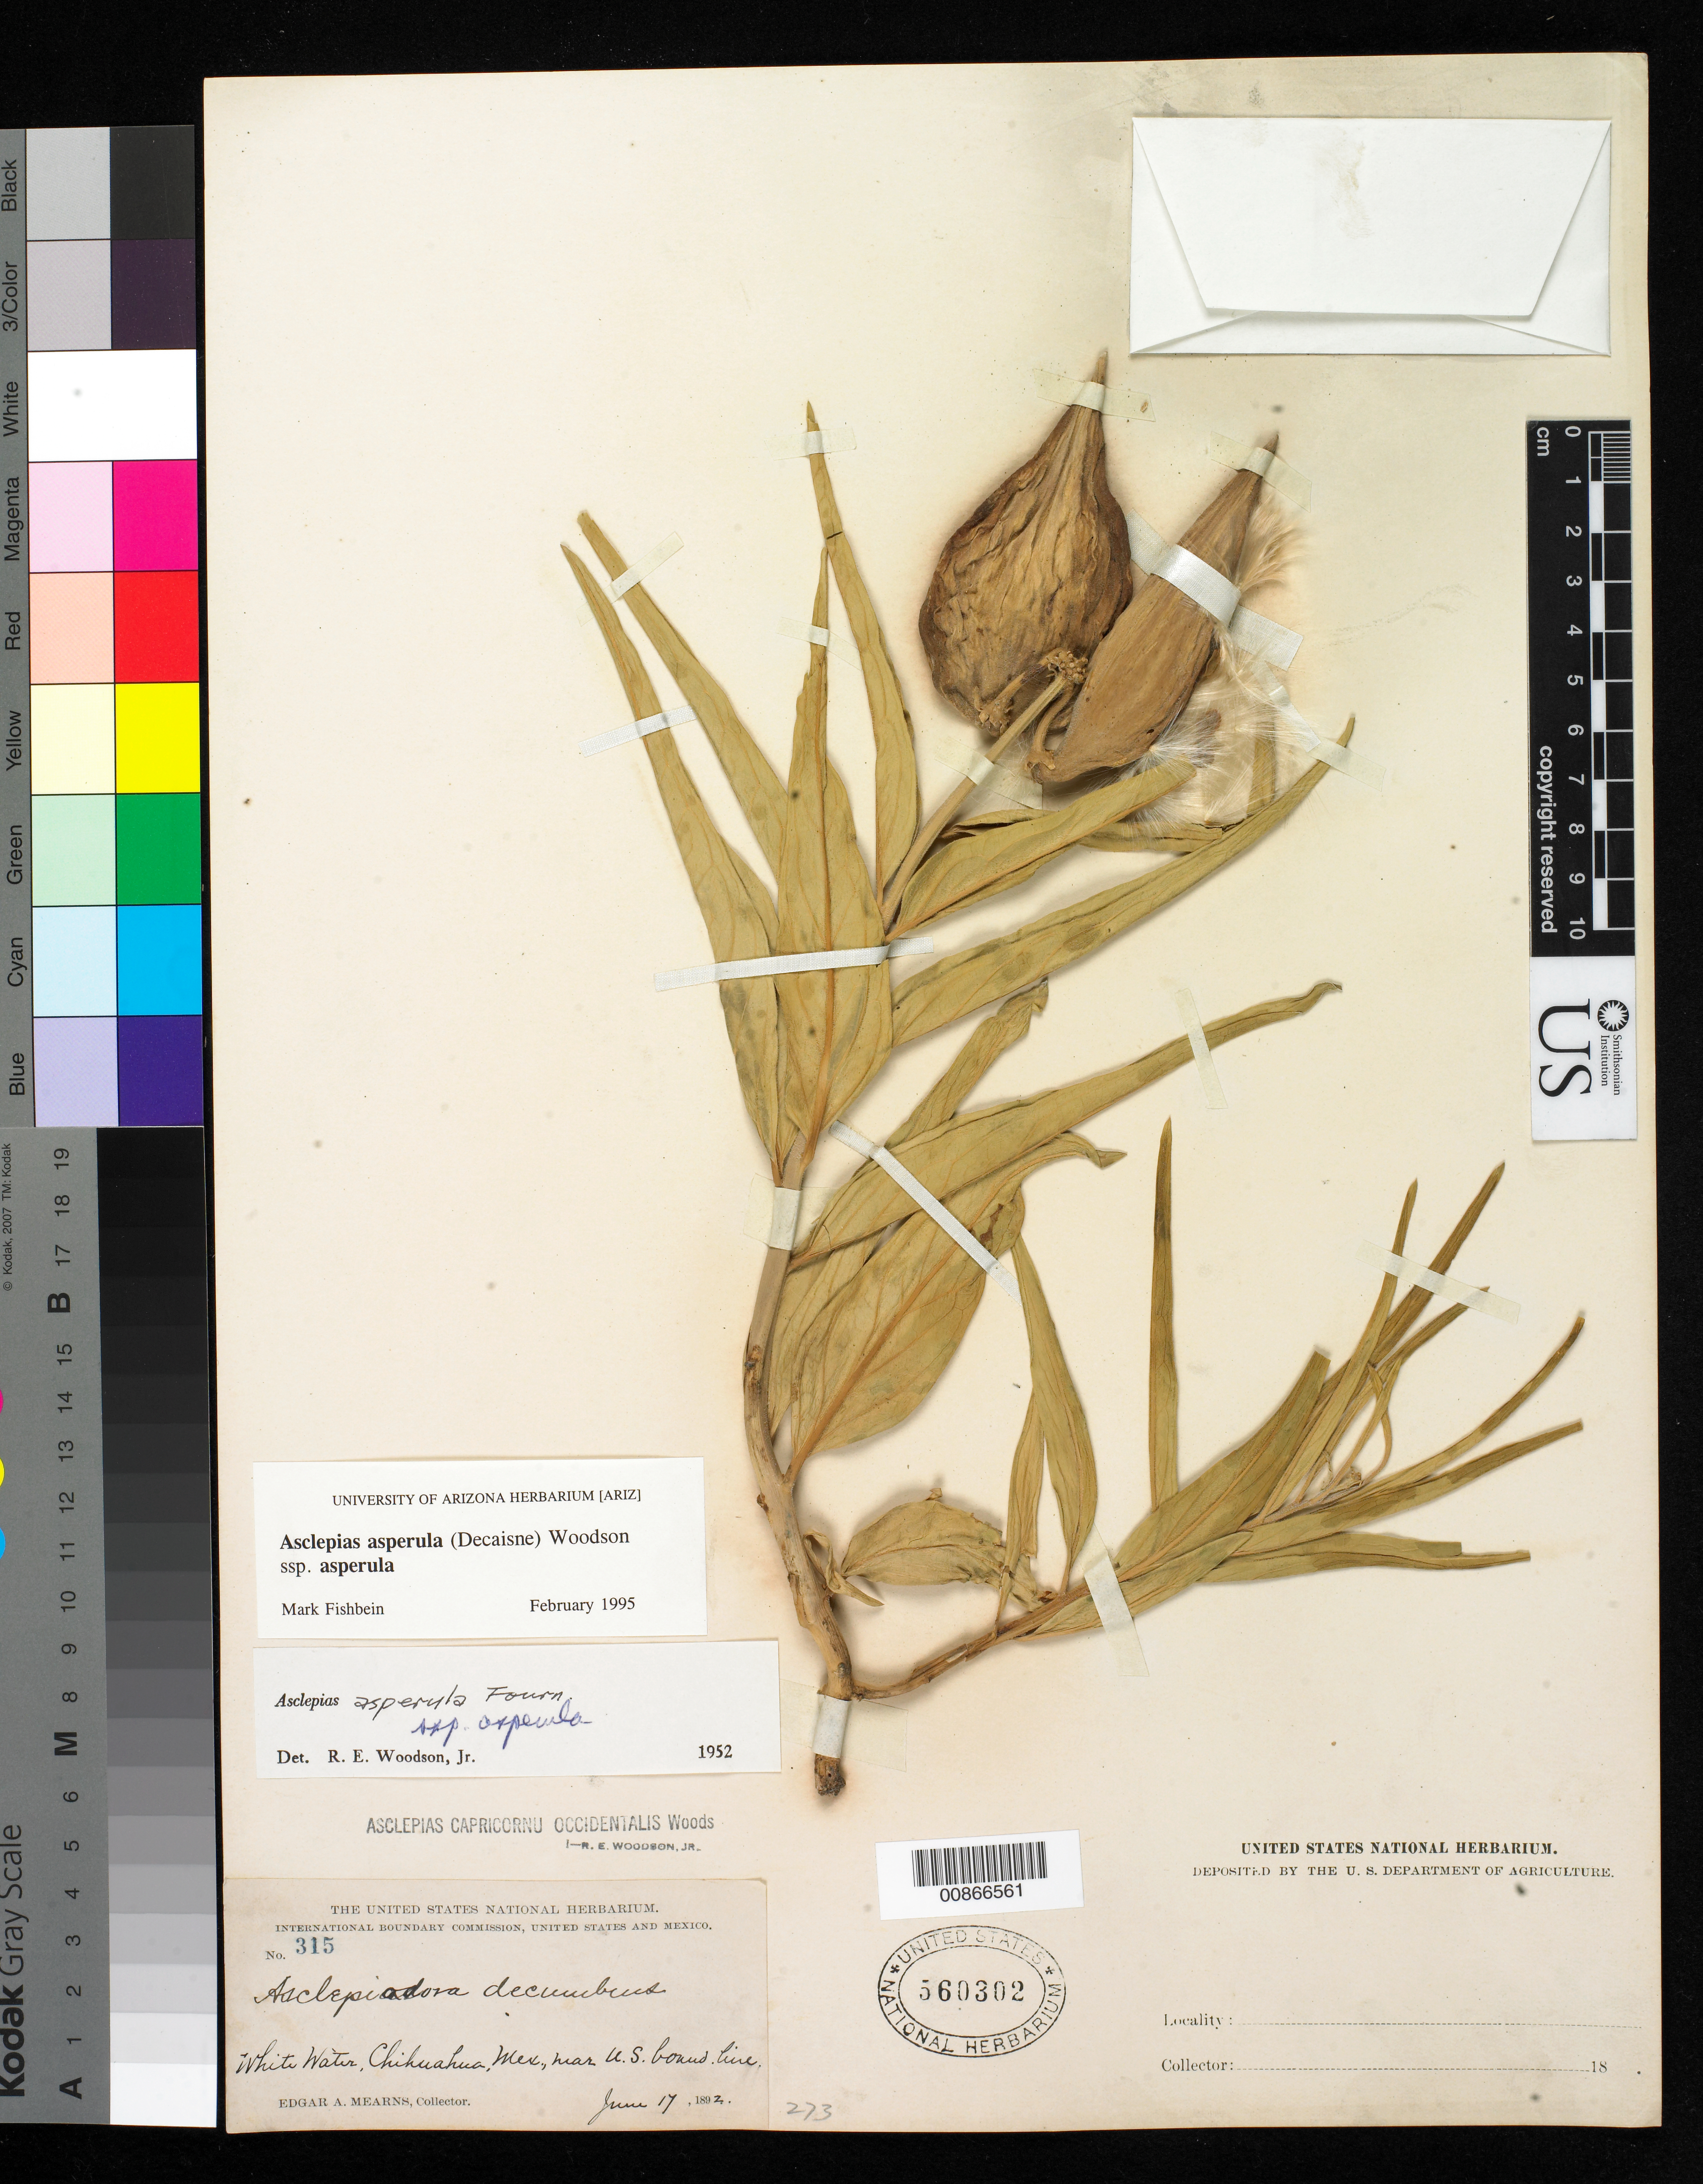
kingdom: Plantae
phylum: Tracheophyta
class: Magnoliopsida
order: Gentianales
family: Apocynaceae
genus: Asclepias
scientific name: Asclepias asperula subsp. asperula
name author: (Decne.) Woodson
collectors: E. A. Mearns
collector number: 315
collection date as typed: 17 Jun 1892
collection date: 1892-06-17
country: Mexico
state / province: Chihuahua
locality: White Water, Chihuahua, Mexico, near U.S. boundary line.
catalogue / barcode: US 560302